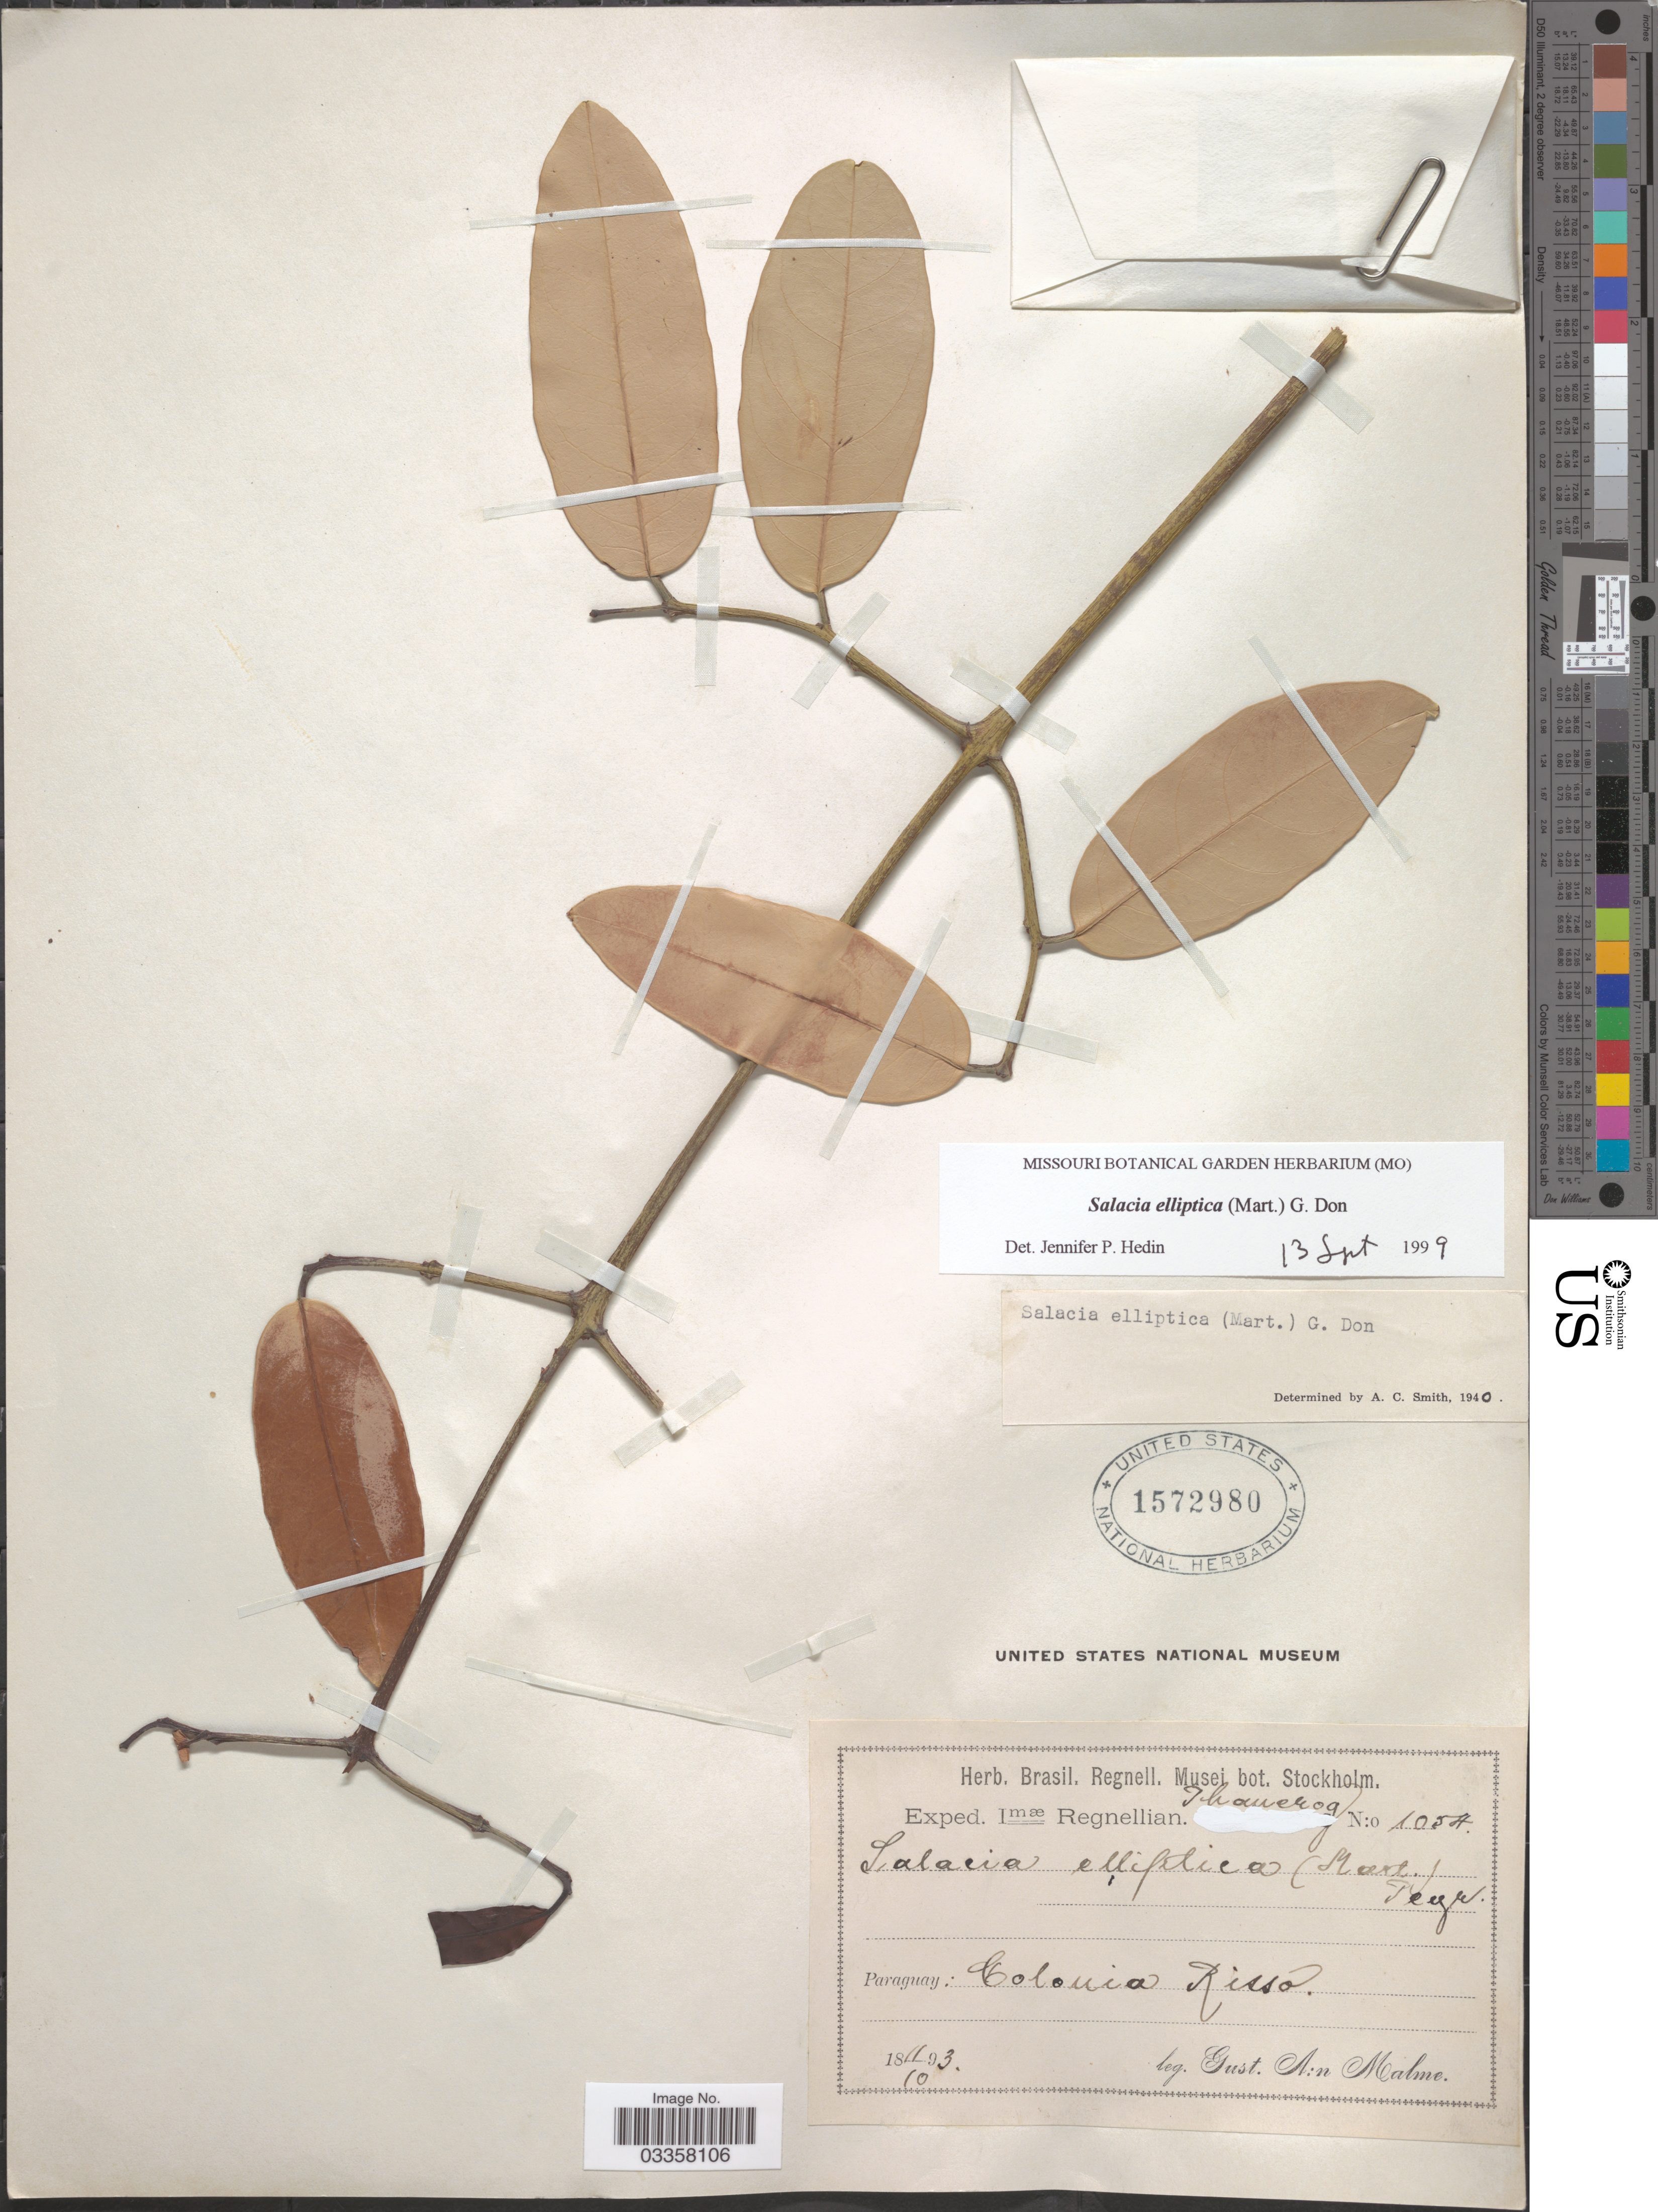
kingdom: Plantae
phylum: Tracheophyta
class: Magnoliopsida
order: Celastrales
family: Celastraceae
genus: Salacia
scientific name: Salacia elliptica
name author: (Mart. ex Schult.) G. Don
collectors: G. O. A. Malme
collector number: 1054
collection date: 1893-10-11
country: Paraguay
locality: Colonia Risso.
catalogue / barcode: US 1572980